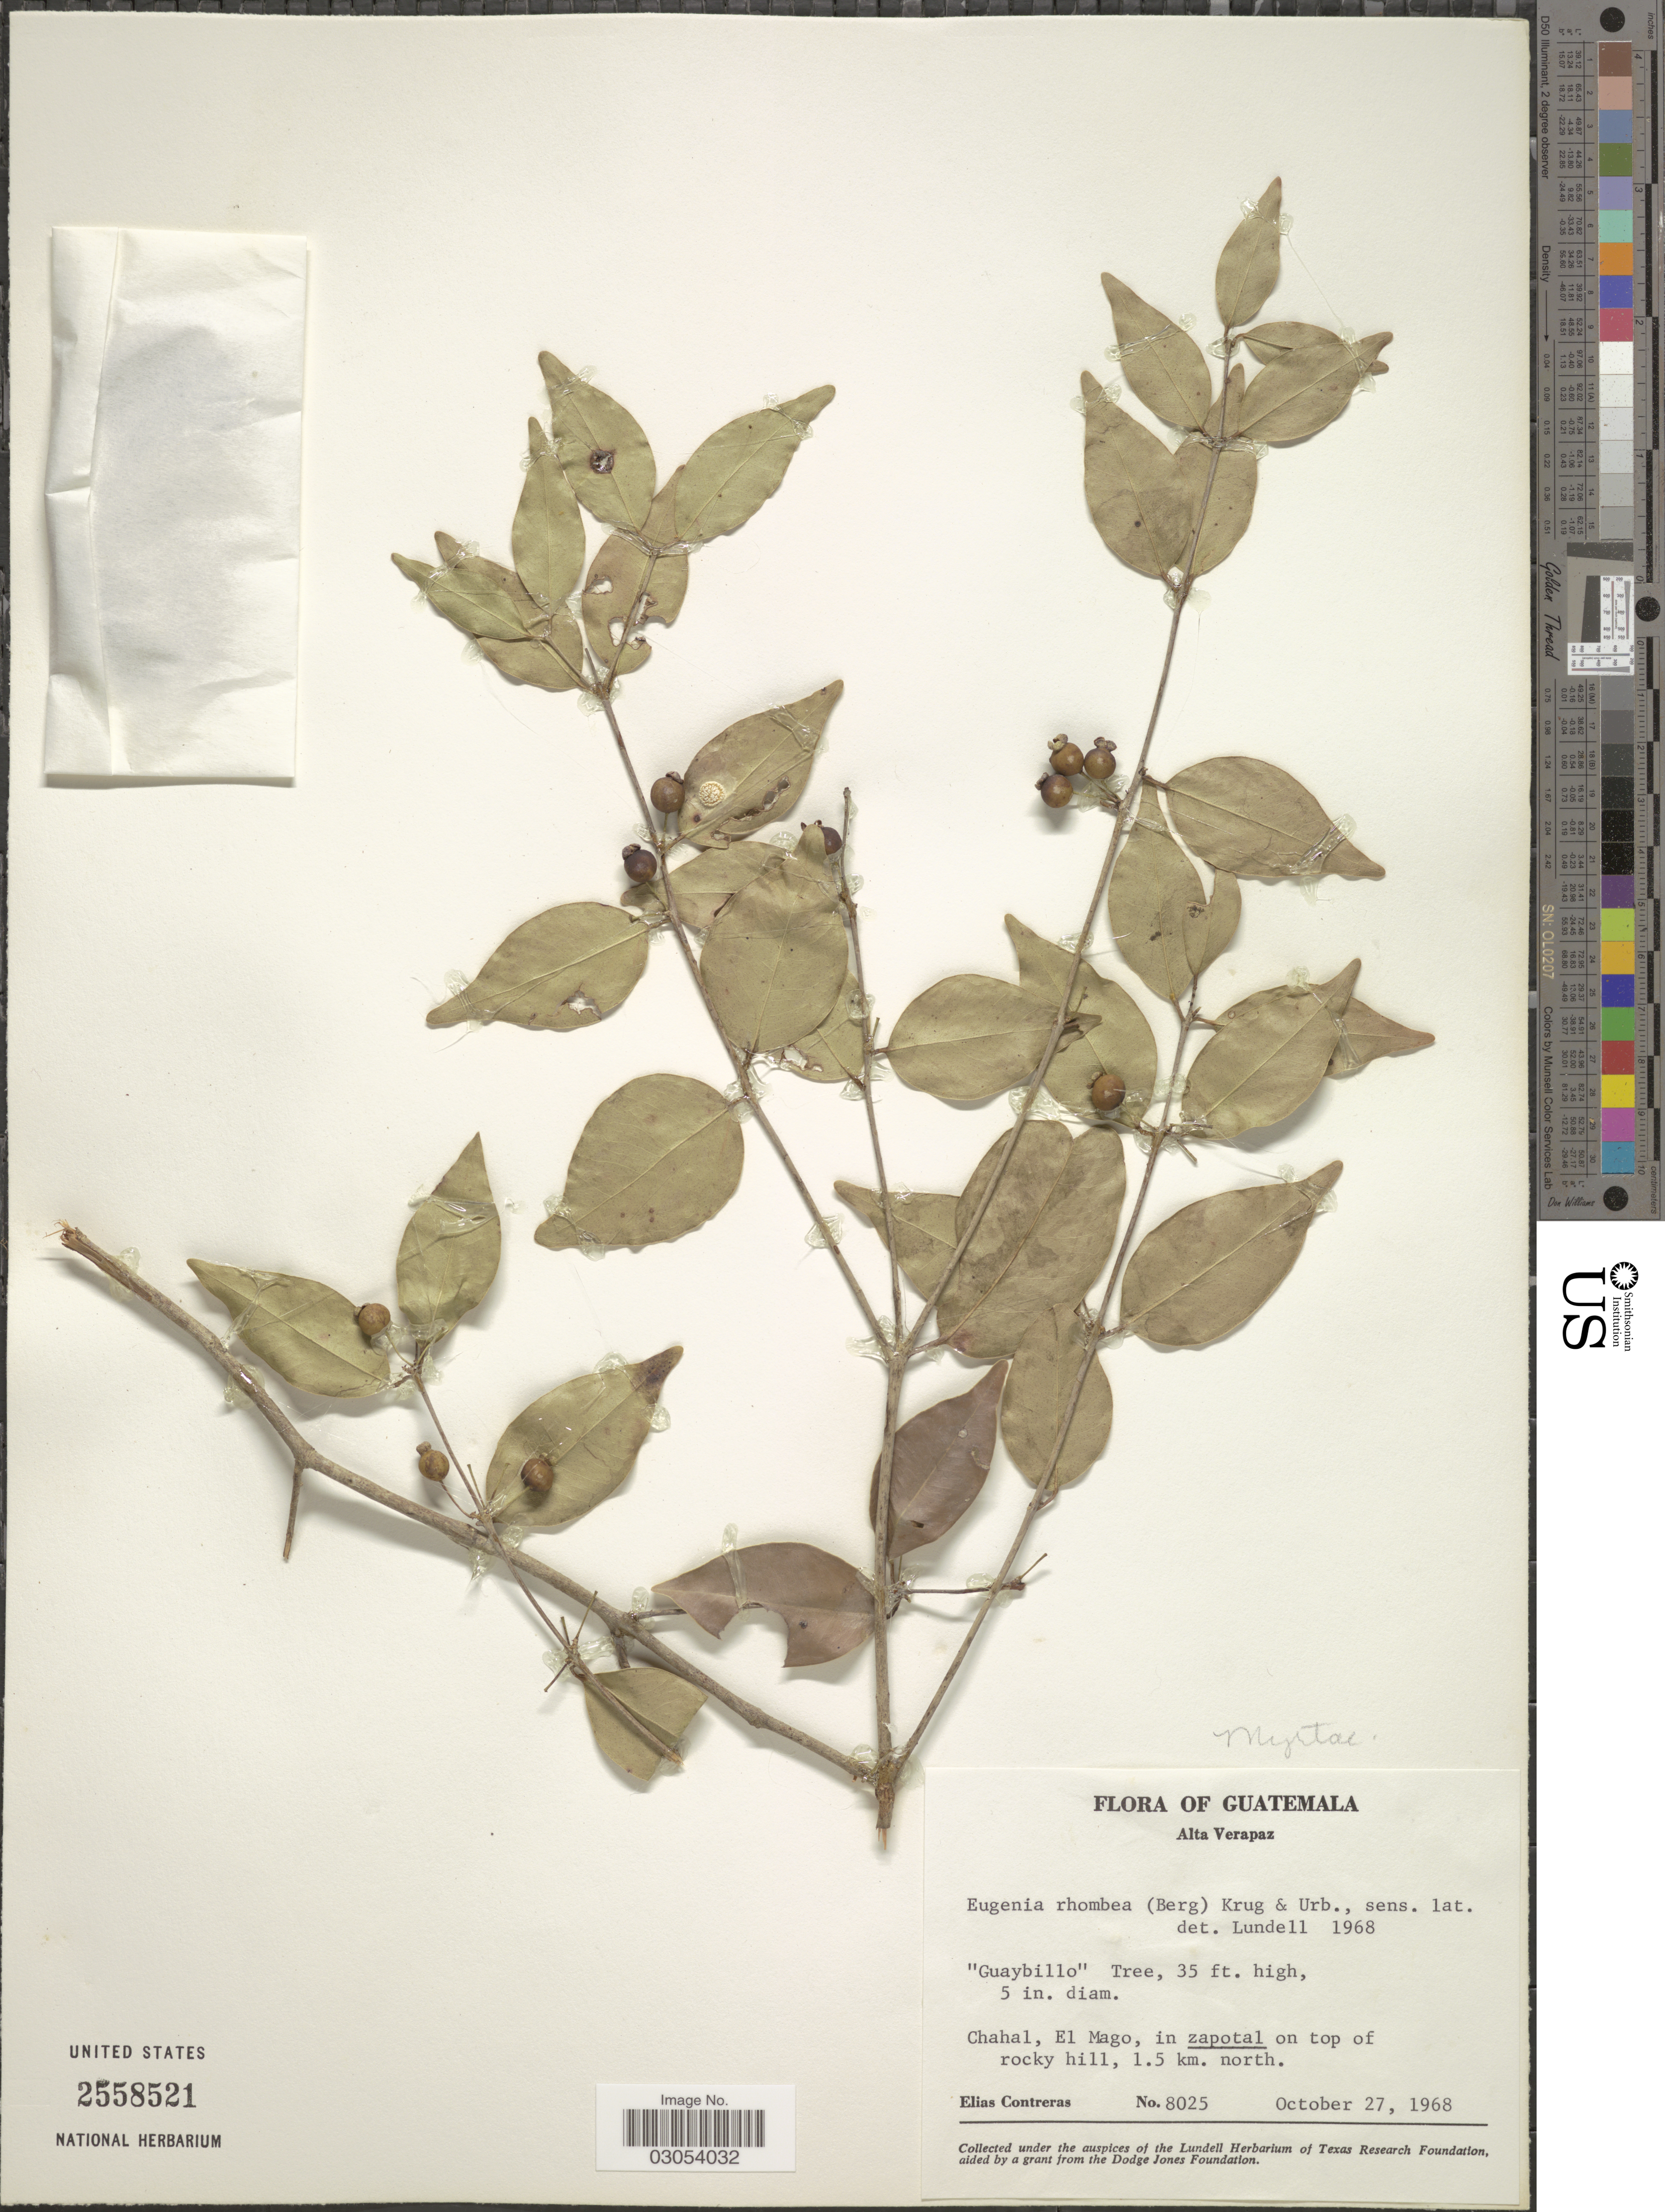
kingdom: Plantae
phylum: Tracheophyta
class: Magnoliopsida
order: Myrtales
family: Myrtaceae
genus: Eugenia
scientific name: Eugenia rhombea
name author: (O. Berg) Krug & Urb.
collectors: E. Contreras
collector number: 8025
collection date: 1968-10-27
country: Guatemala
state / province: Alta Verapaz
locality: Chahal, El Mago, in zapotal on top of rocky hill, 1.5 km. north.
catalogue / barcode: US 2558521